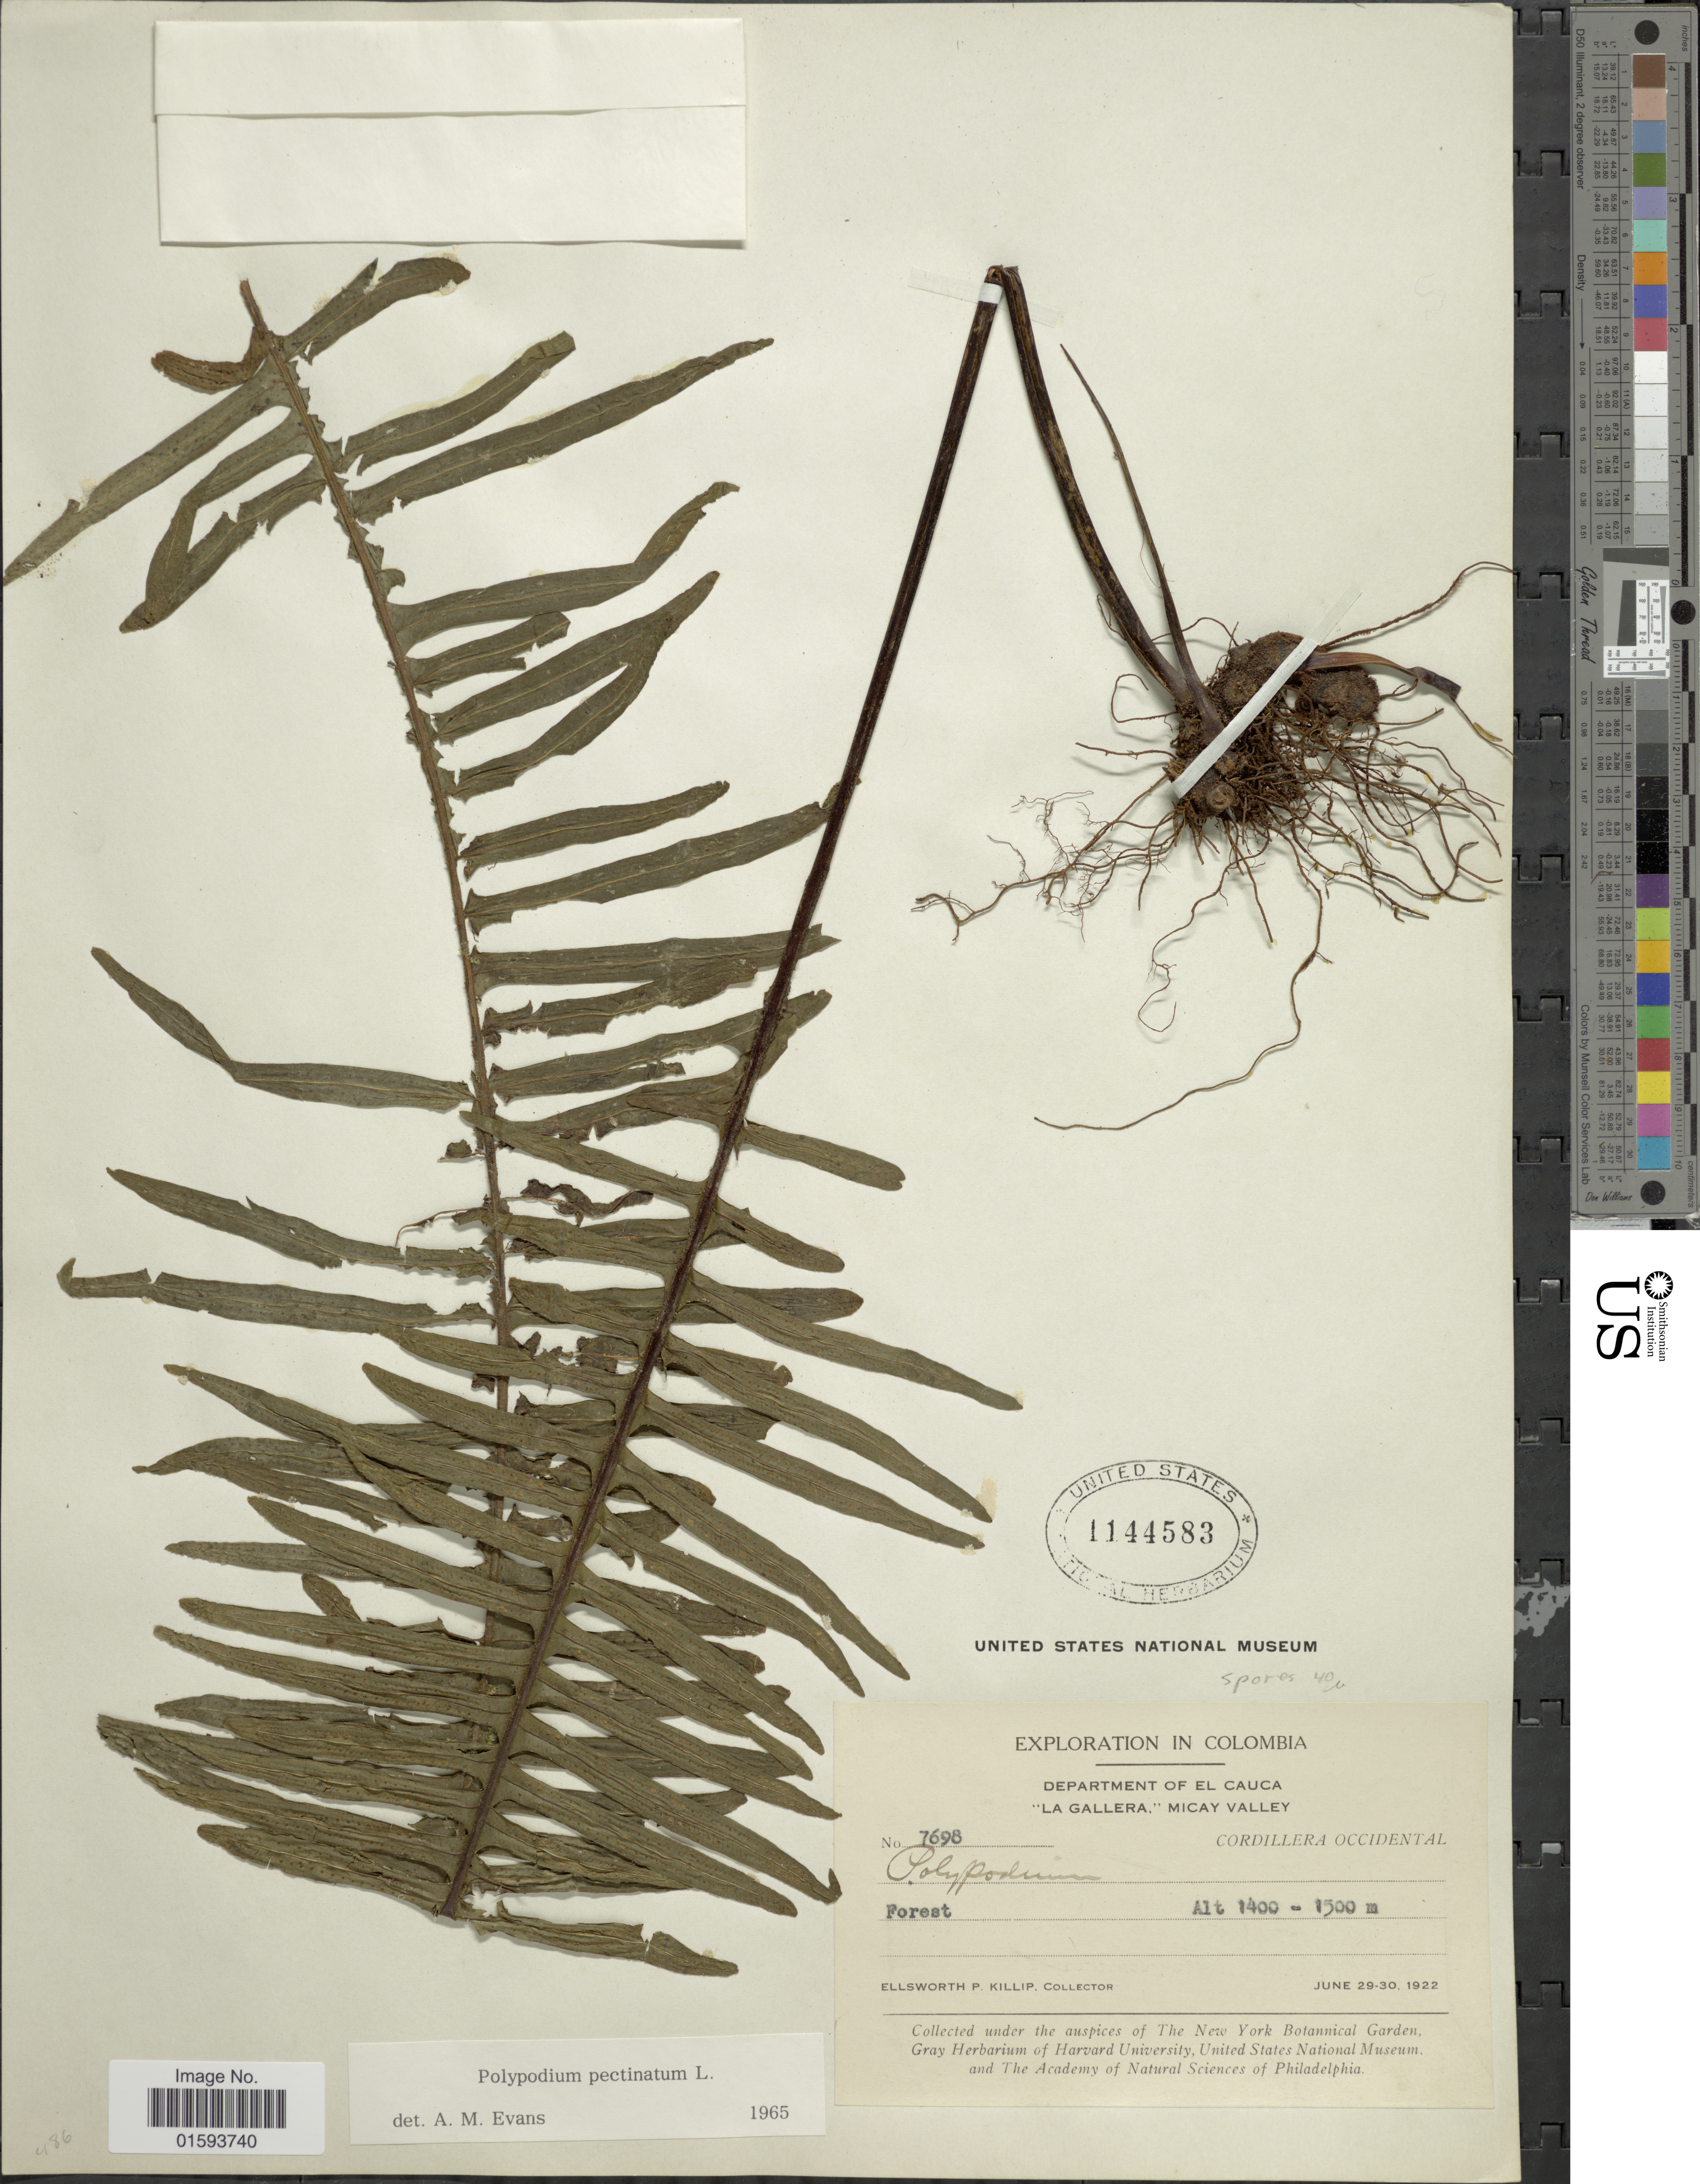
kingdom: Plantae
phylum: Tracheophyta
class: Polypodiopsida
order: Polypodiales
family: Polypodiaceae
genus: Pecluma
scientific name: Pecluma pectinata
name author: (L.) M.G. Price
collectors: E. P. Killip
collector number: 7698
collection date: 1922-06-29/1922-06-30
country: Colombia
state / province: Cauca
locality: Department of El Cauca, " La Gallera," Micay Valley, Cordillera Occidental.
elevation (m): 1400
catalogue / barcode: US 1144583